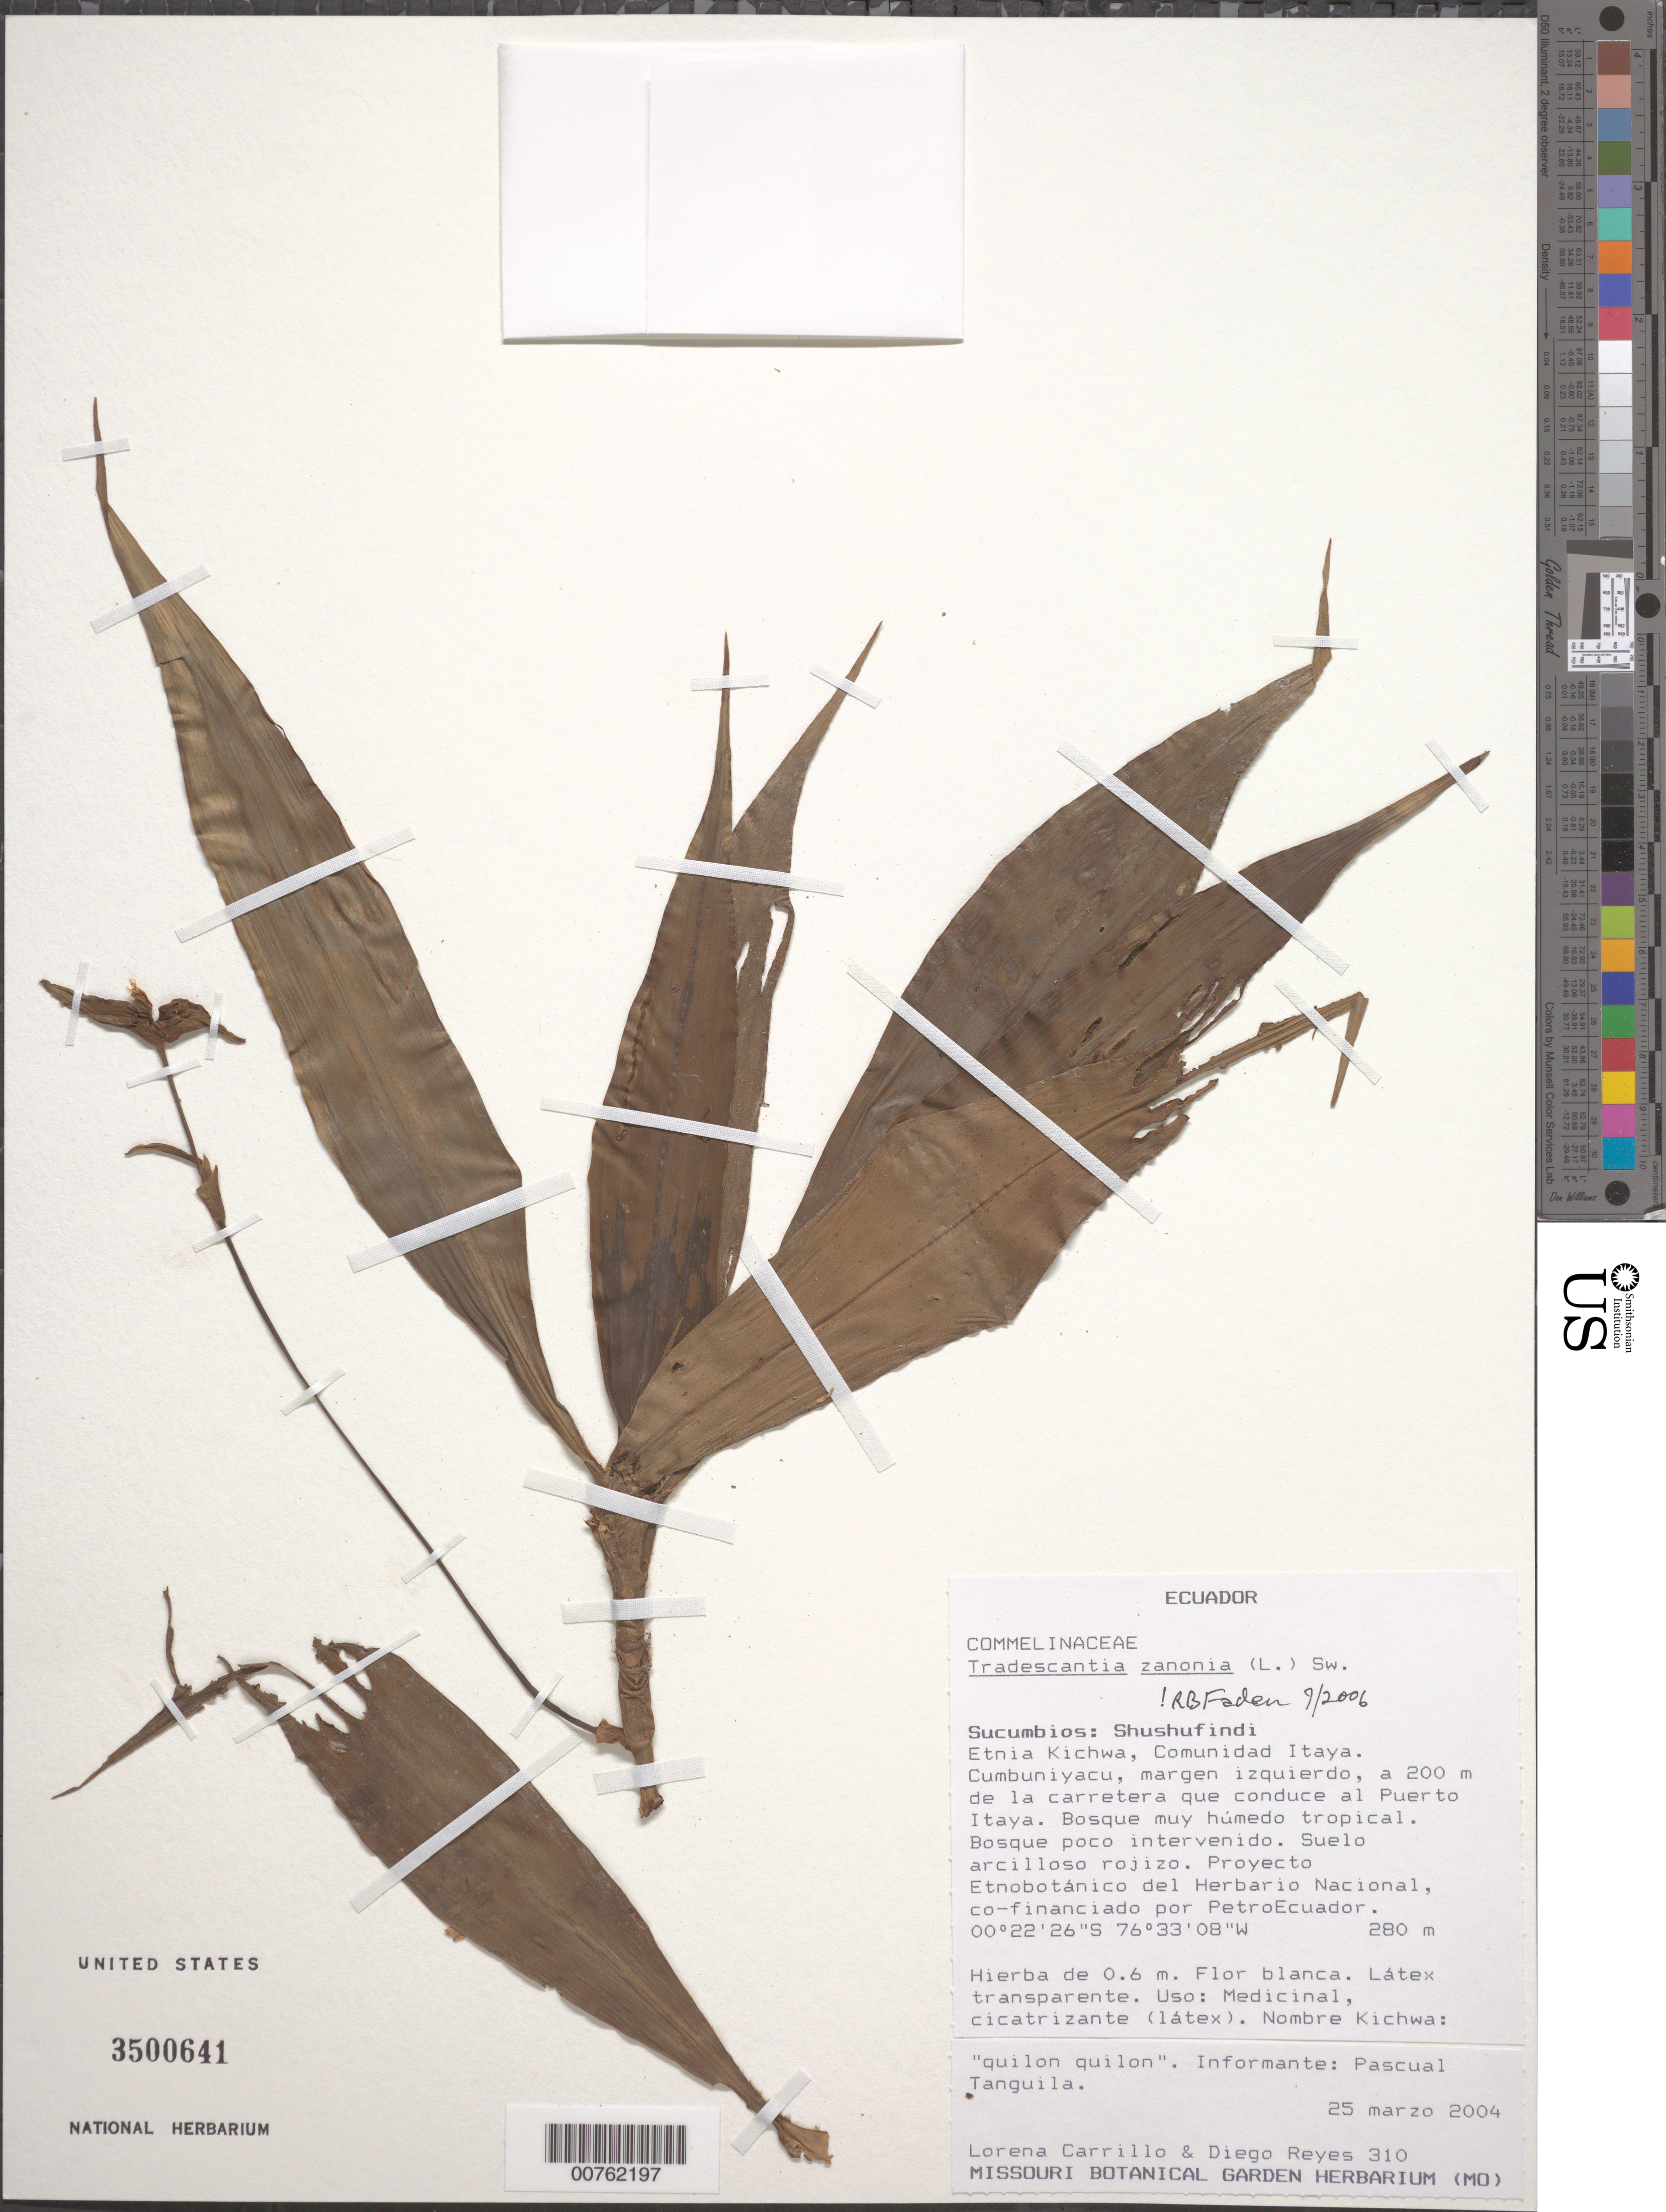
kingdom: Plantae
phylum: Tracheophyta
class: Liliopsida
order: Commelinales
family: Commelinaceae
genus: Tradescantia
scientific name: Tradescantia zanonia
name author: (L.) Sw.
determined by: Faden, Robert B., (US), Smithsonian Institution - National Museum of Natural History (UNITED STATES)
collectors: L. Carrillo & D. Reyes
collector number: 310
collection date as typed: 25 Mar 2004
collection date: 2004-03-25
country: Ecuador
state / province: Sucumbíos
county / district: Shushufindi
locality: Etnia Kichwa, Comunidad Itaya. Cumbuniyacu, margen izquierdo,k a 200 m de la Carretera que conduce al Puerto Itaya. Bosque muy humedo tropical. Bosque poco intervenido. Suelo arcilloso rojizo. Proyecto EtnoBotanico del HerbaRio Nacional, co-financIado por PetroEcuador.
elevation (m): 280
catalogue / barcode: US 3500641